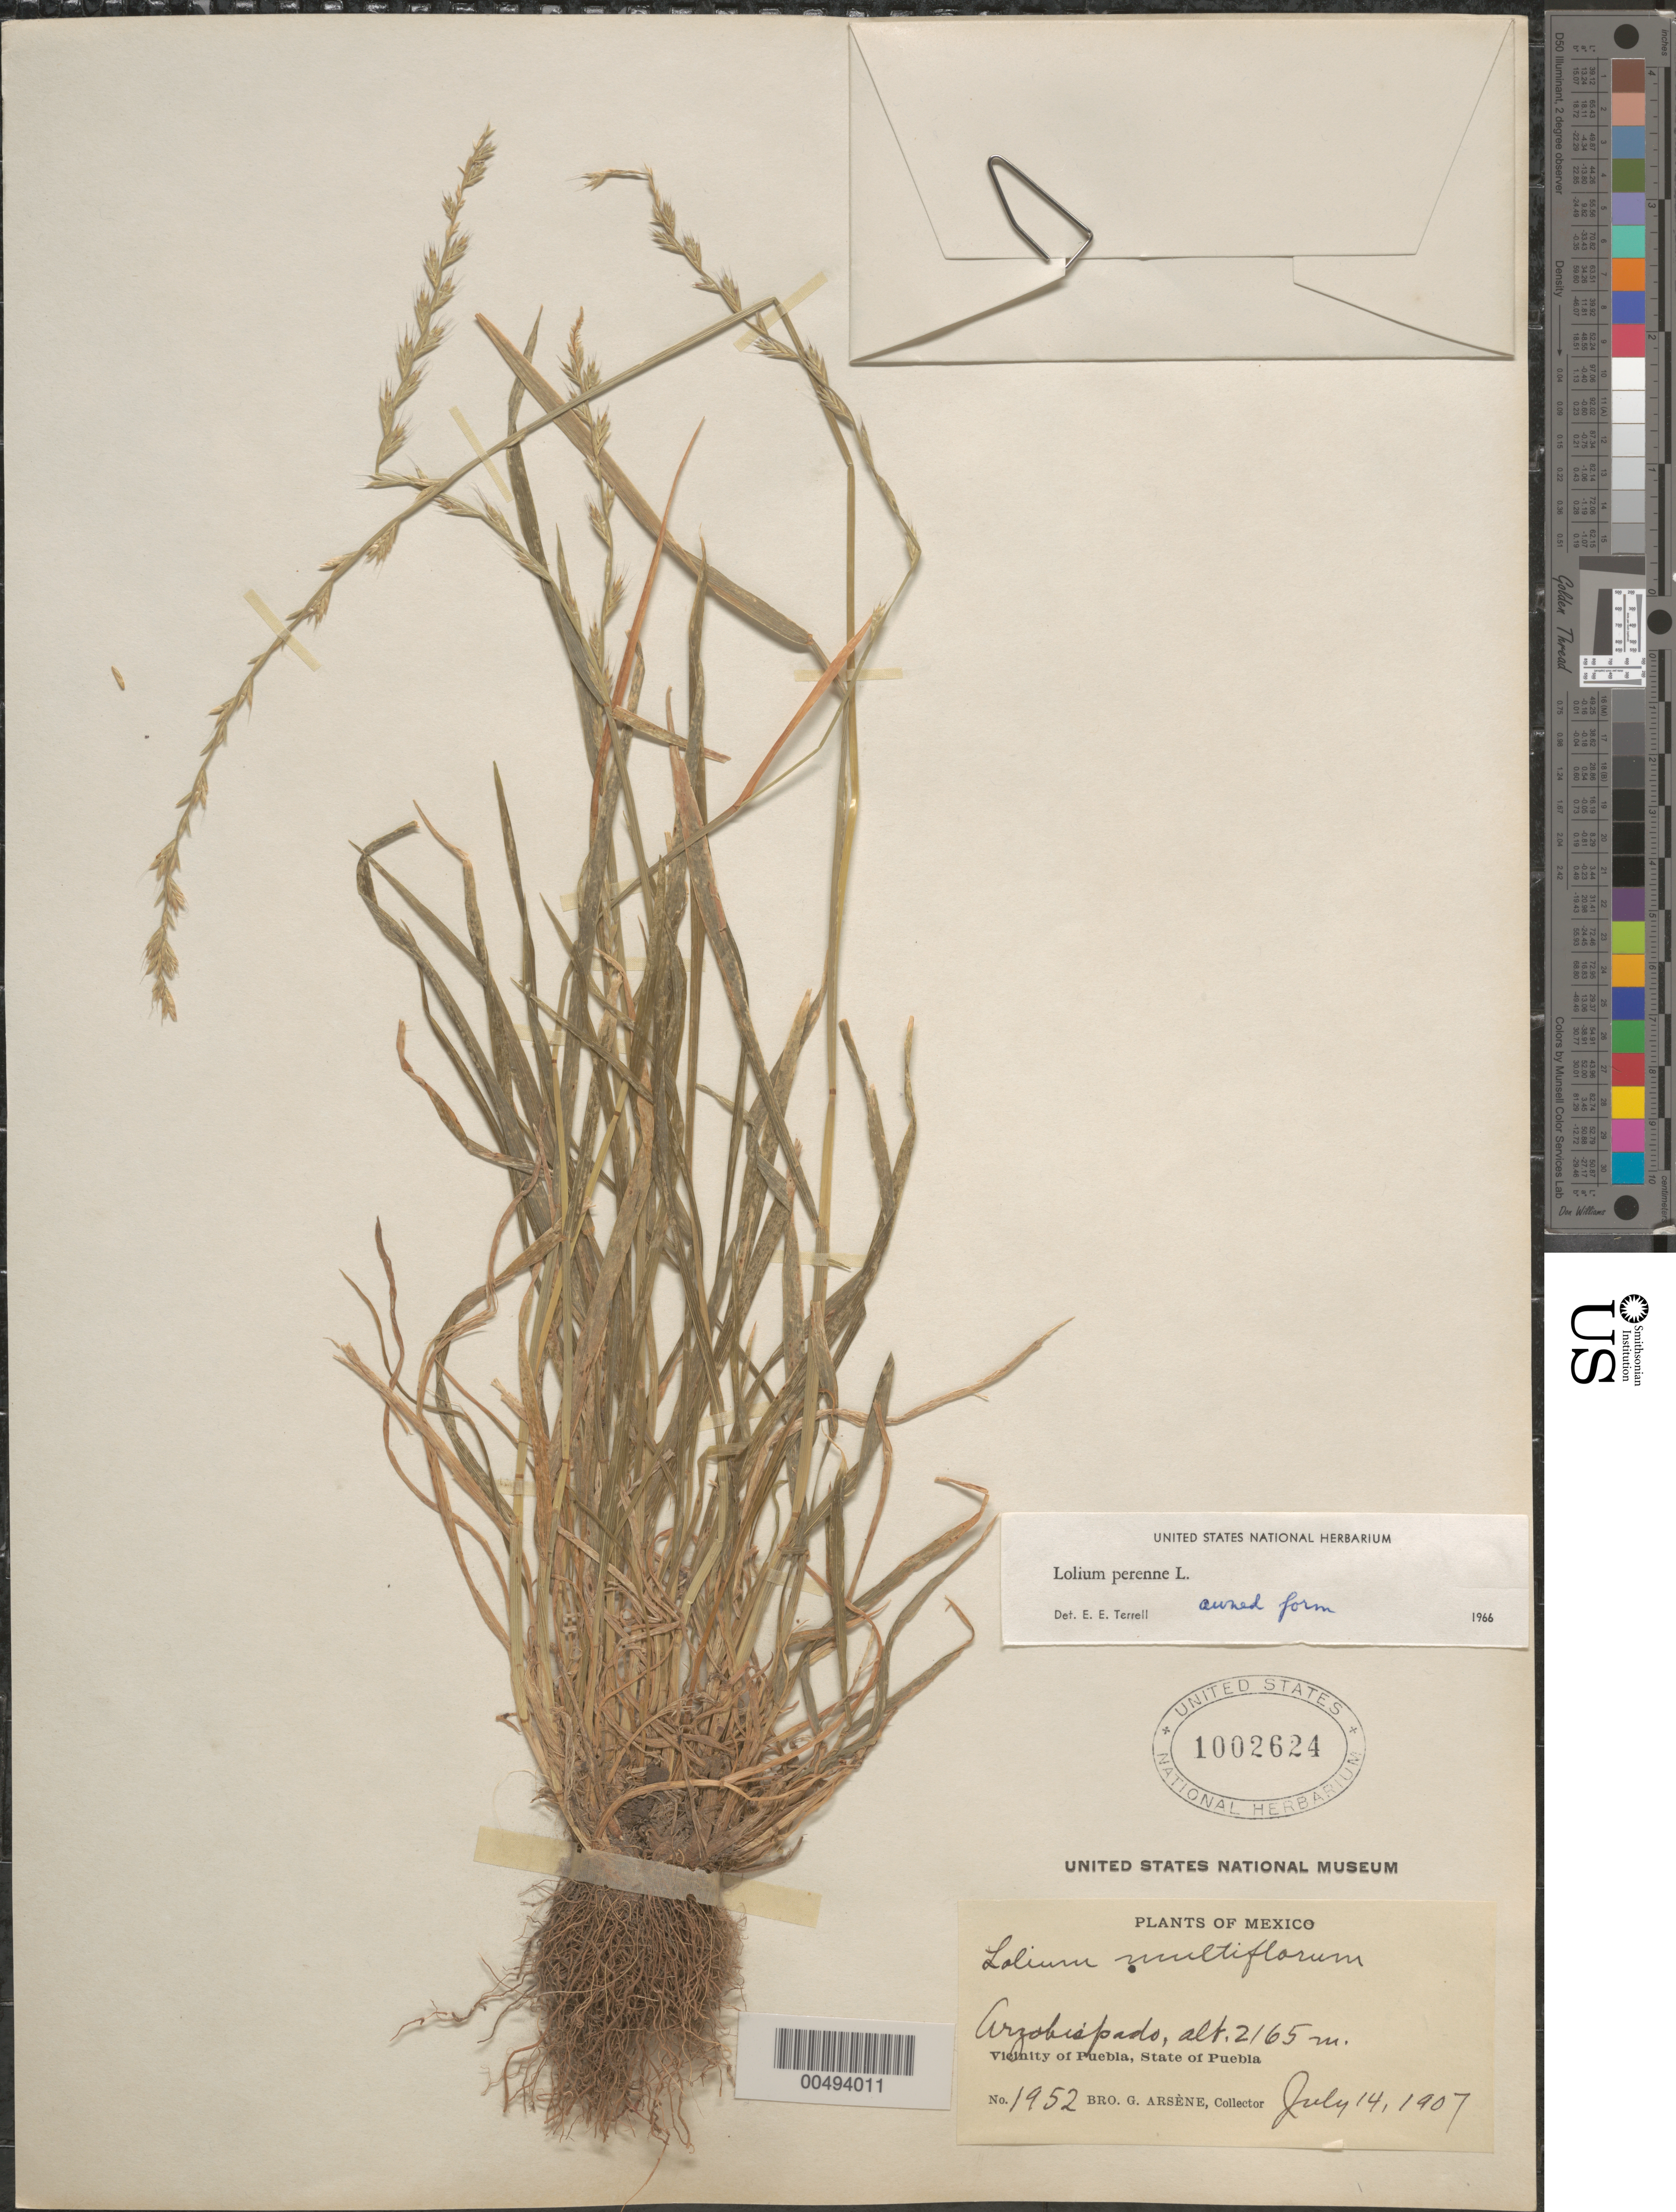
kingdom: Plantae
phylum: Tracheophyta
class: Liliopsida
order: Poales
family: Poaceae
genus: Lolium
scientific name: Lolium perenne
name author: L.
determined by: Terrell, E. E.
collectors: Bro. G. Arsène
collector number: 1952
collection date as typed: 14 Jul 1907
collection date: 1907-07-14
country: Mexico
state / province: Puebla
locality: Arzobispado, vicinity of Puebla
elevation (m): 2165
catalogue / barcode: US 1002624